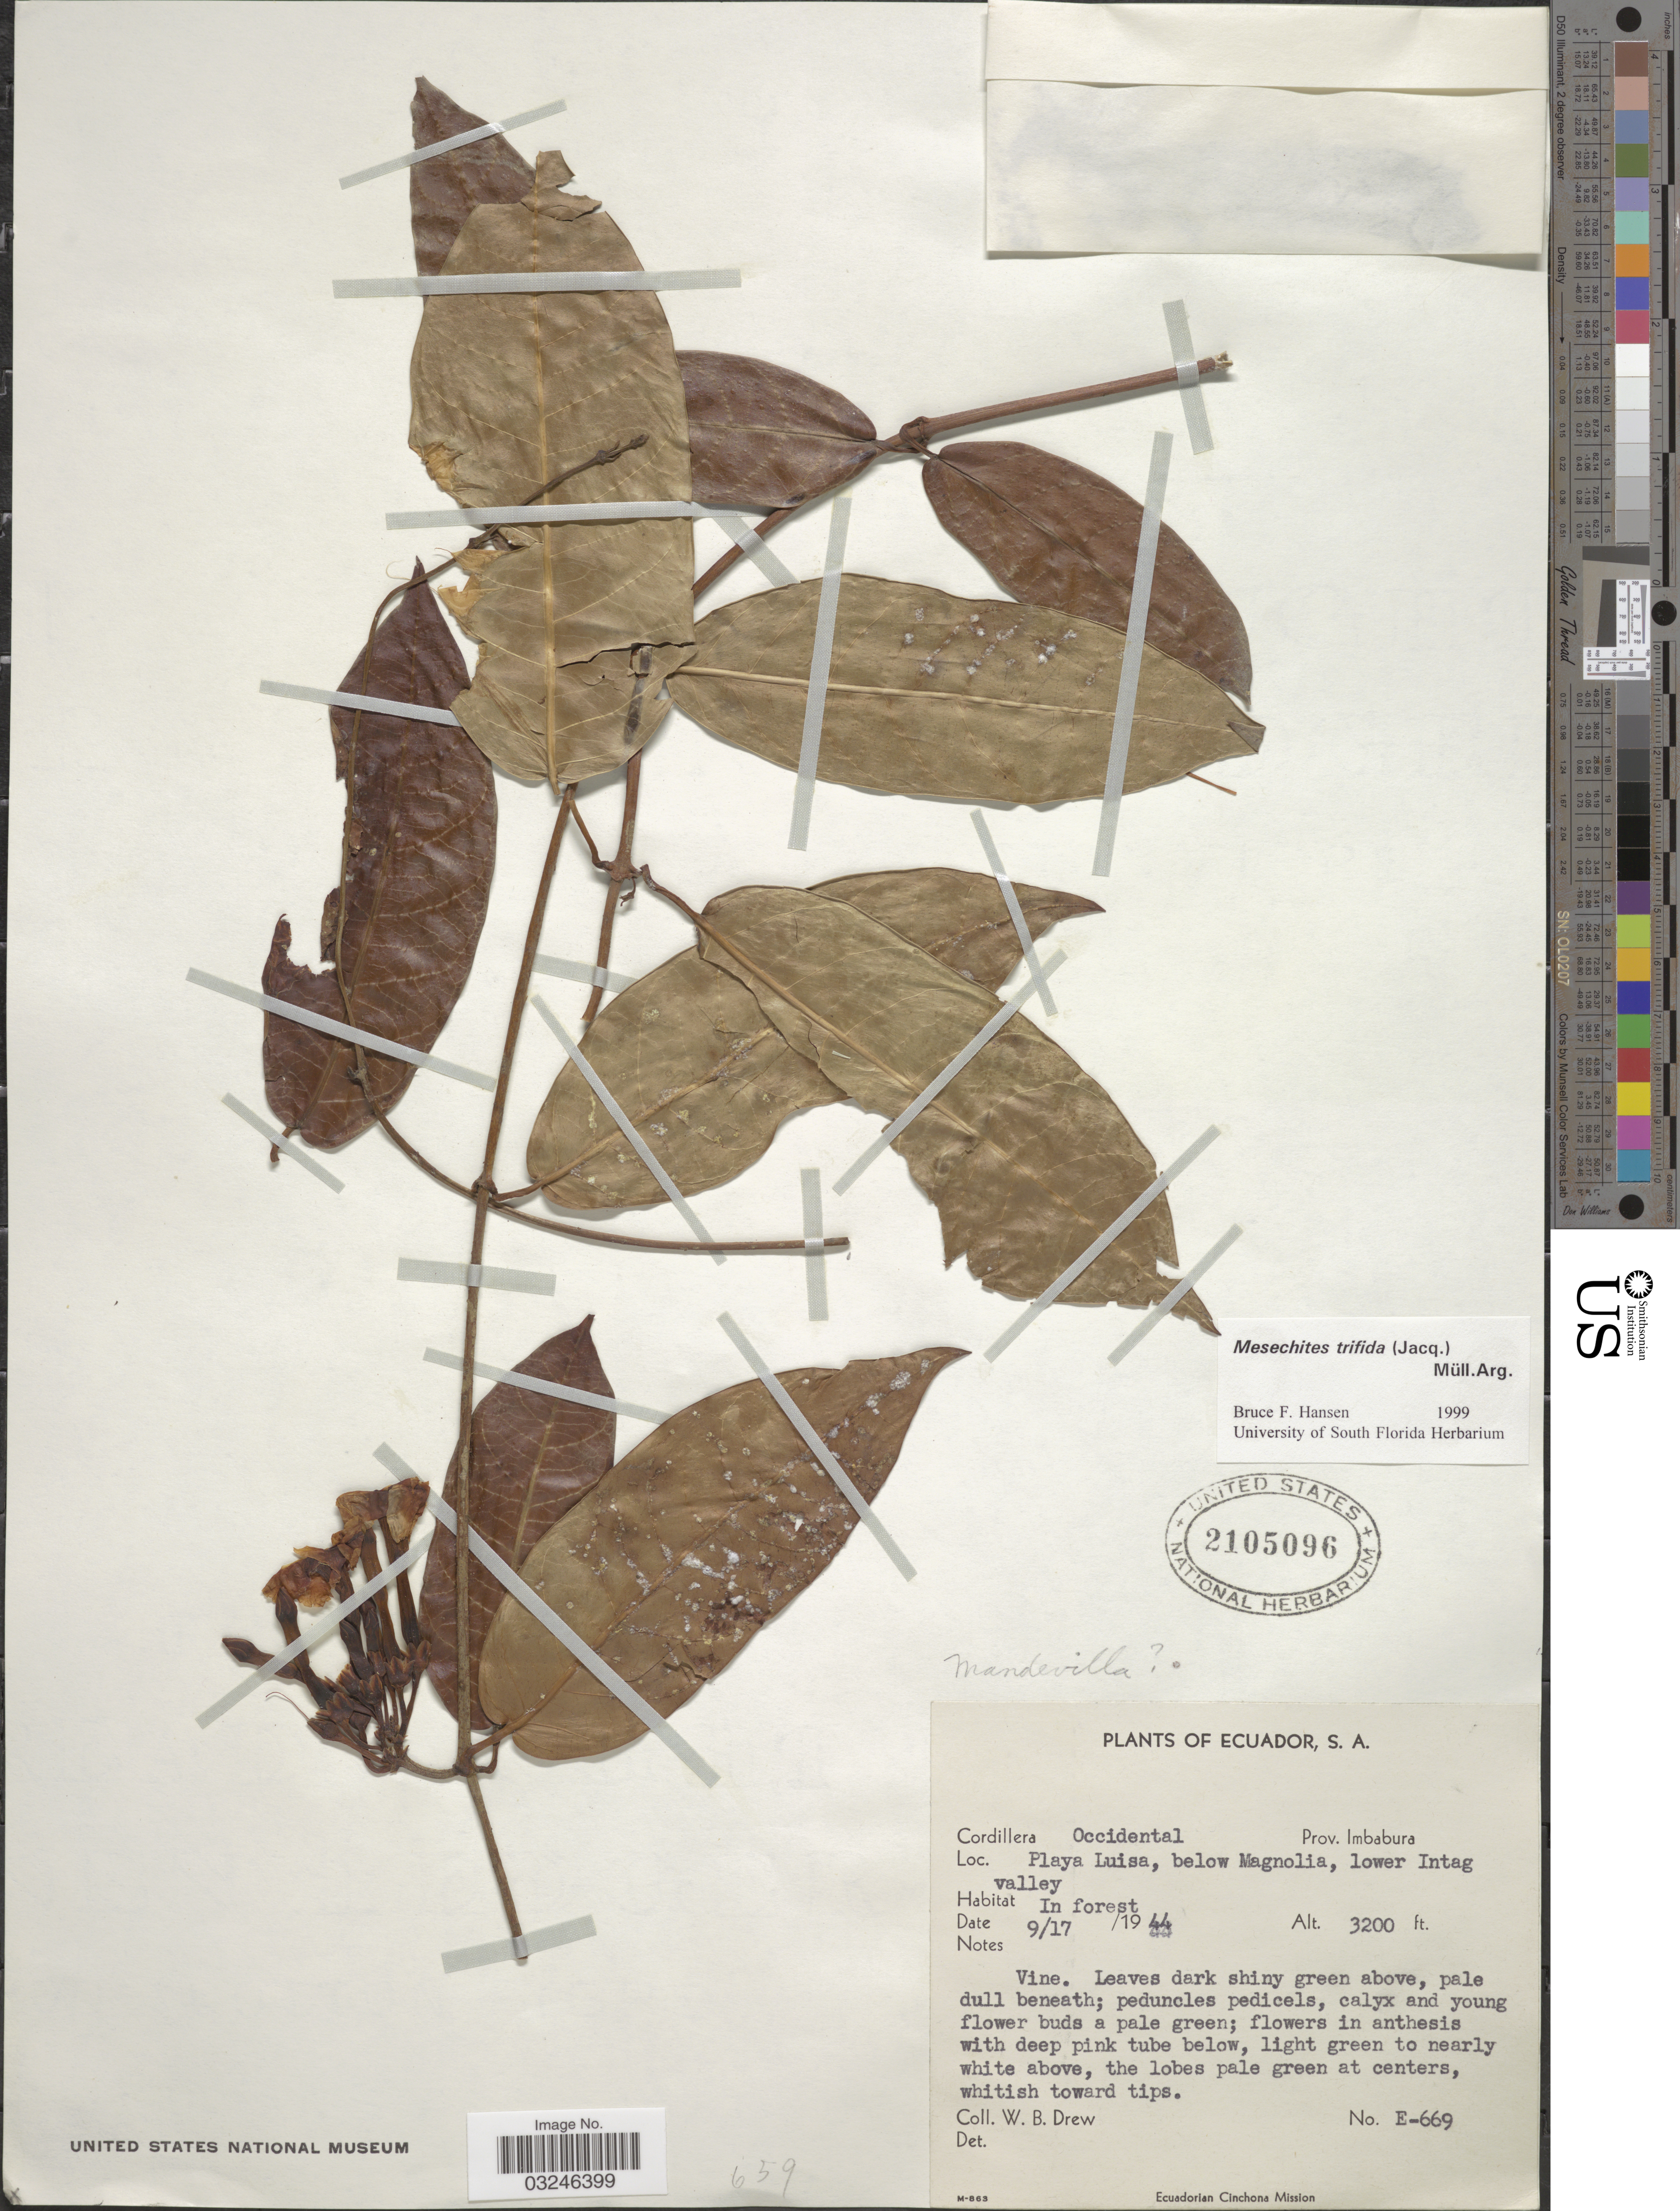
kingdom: Plantae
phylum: Tracheophyta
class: Magnoliopsida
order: Gentianales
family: Apocynaceae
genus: Mesechites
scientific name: Mesechites trifidus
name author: (Jacq.) Müll. Arg.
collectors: W. B. Drew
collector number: E-669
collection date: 1944-09-17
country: Ecuador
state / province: Imbabura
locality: Cordillera Occidental. Playa Luisa, below Magnolia, lower Intag valley.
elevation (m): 975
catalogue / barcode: US 2105096